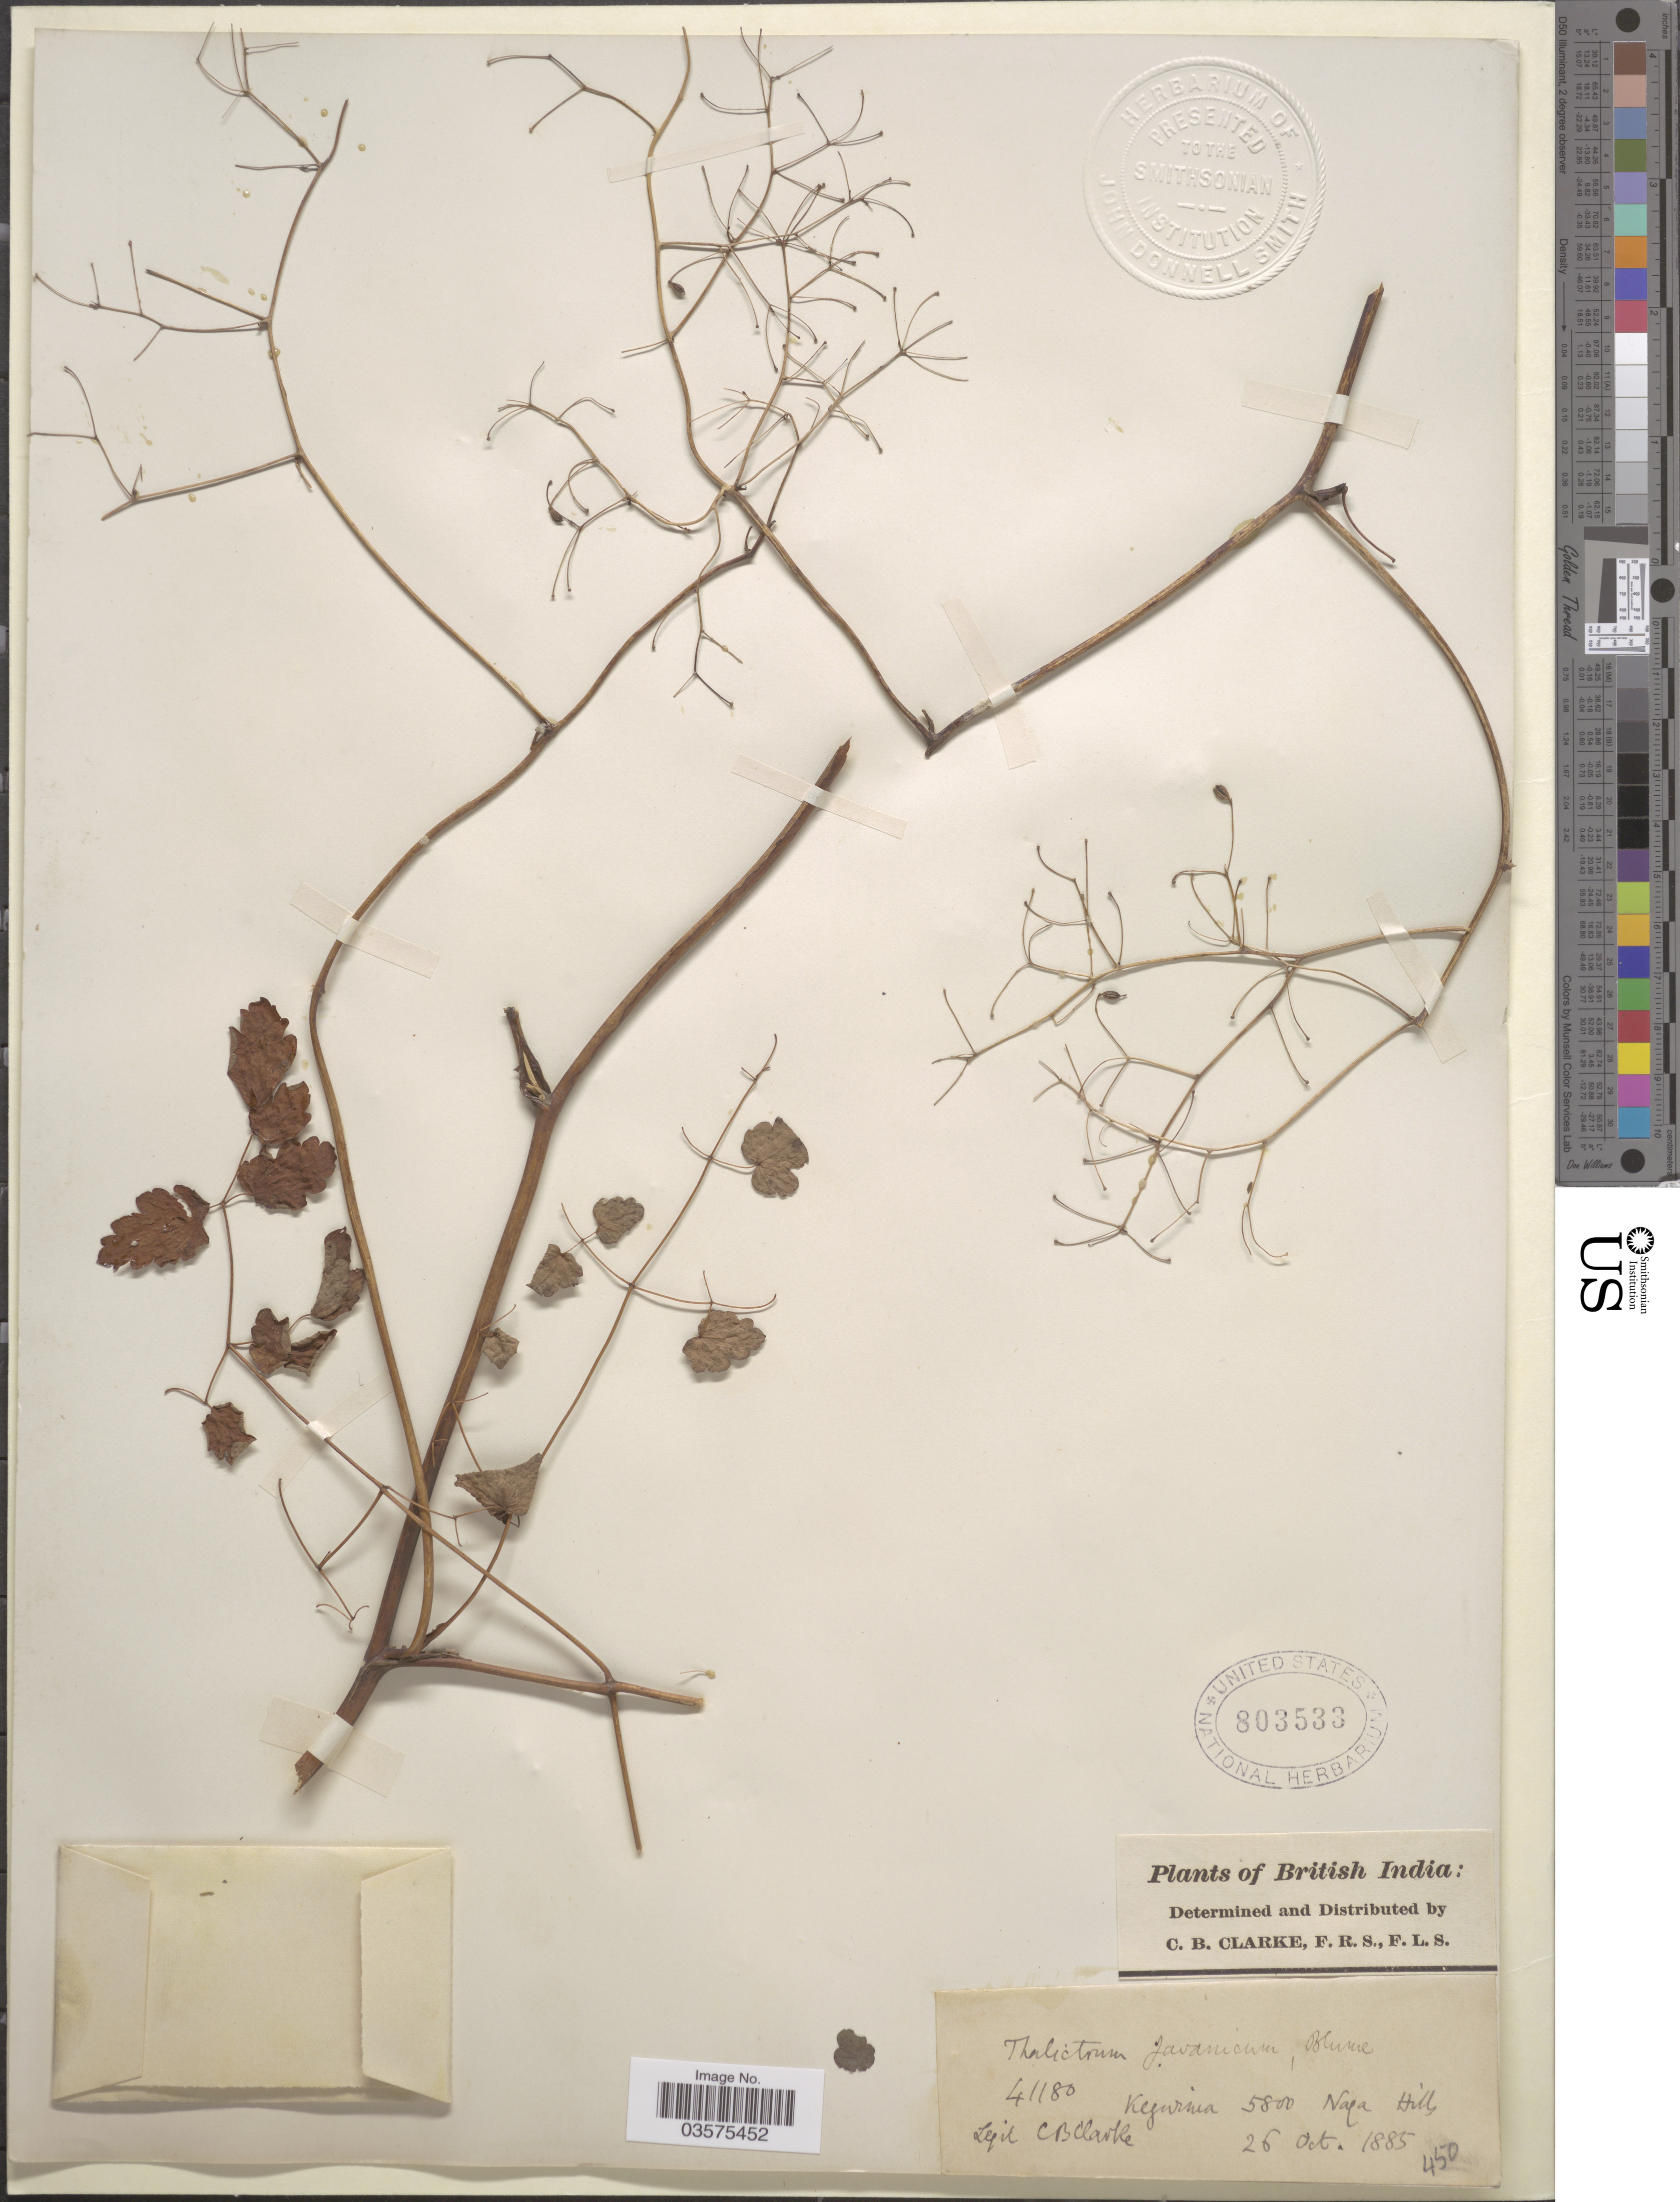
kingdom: Plantae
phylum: Tracheophyta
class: Magnoliopsida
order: Ranunculales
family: Ranunculaceae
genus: Thalictrum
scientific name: Thalictrum javanicum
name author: Blume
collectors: C. B. Clarke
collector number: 41180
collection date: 1885-10-26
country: India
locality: British India. Kegwinia [interpreted]. Naga Hills.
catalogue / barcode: US 803533